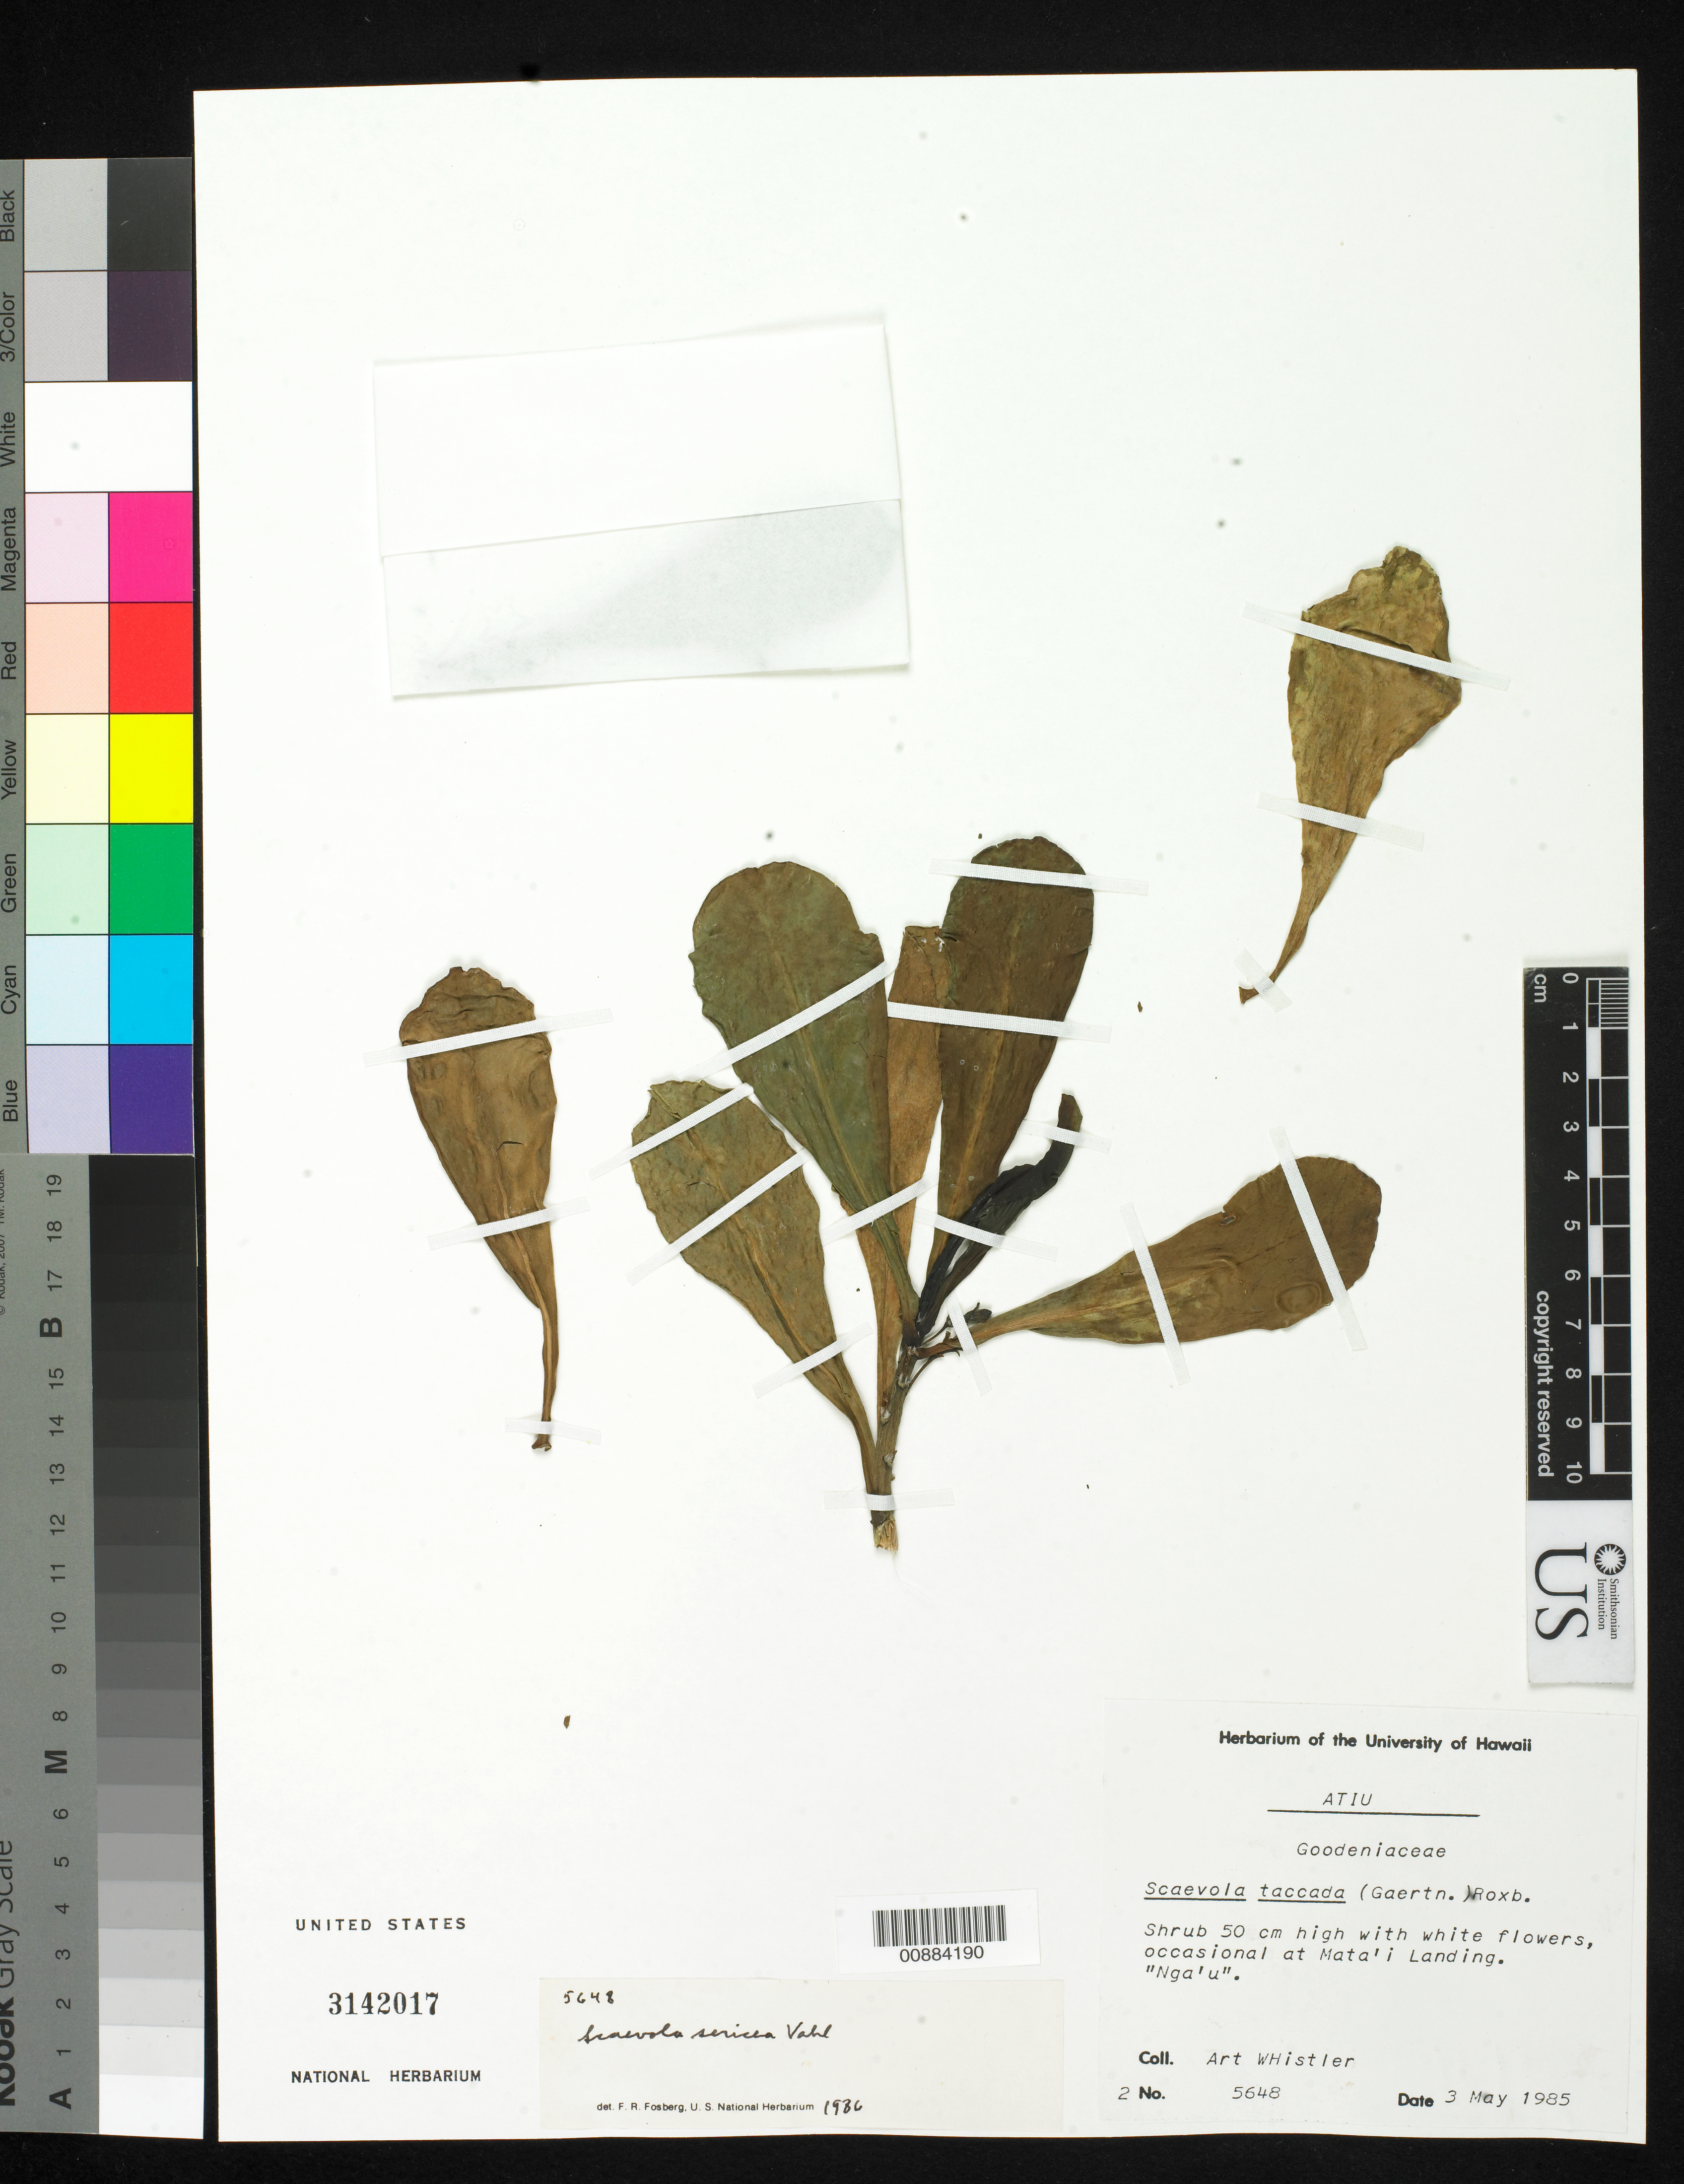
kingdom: Plantae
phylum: Tracheophyta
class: Magnoliopsida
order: Asterales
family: Goodeniaceae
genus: Scaevola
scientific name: Scaevola taccada var. tuamotensis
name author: H. St. John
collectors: A. Whistler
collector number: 5648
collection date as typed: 03 May 1985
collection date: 1985-05-03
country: Cook Islands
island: Atiu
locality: Mata'I Landing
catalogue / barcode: US 3142017